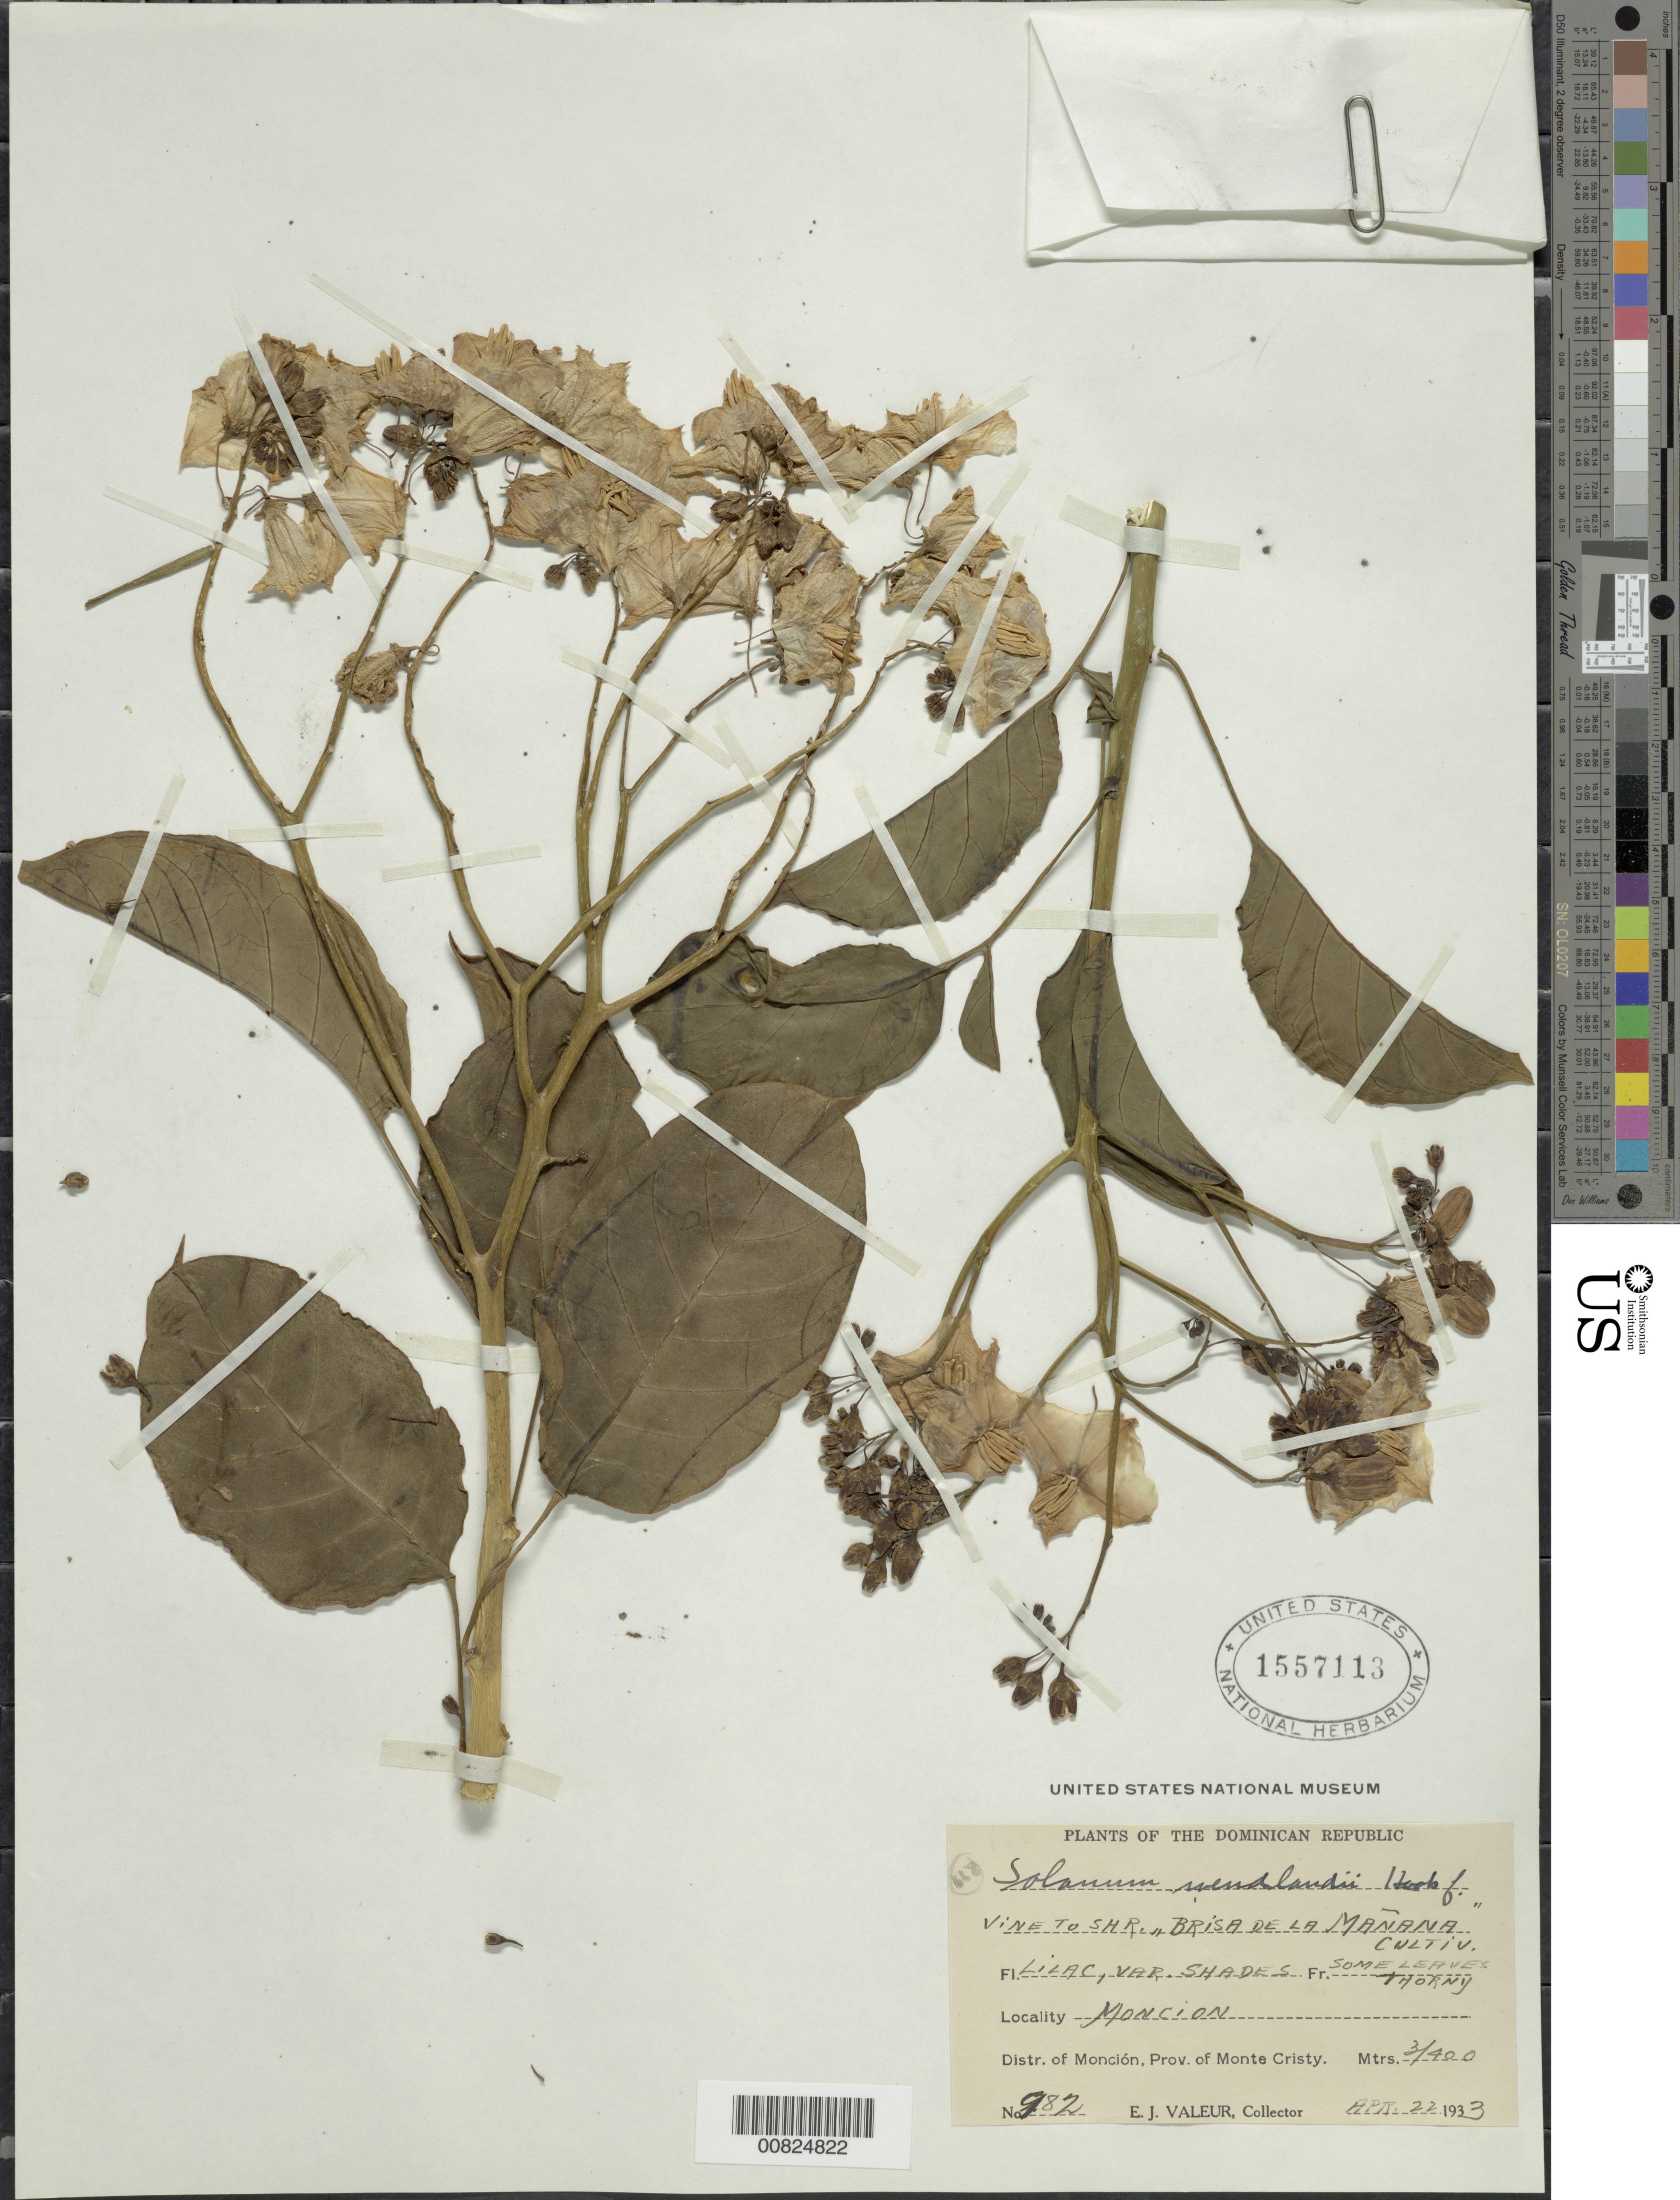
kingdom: Plantae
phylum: Tracheophyta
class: Magnoliopsida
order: Solanales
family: Solanaceae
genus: Solanum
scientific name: Solanum wendlandii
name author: Hook. f.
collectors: E. Valeur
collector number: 982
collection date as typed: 22 Apr 1933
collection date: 1933-04-22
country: Dominican Republic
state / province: Monte Cristi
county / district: Monción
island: Hispaniola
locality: Moncion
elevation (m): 300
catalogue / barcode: US 1557113